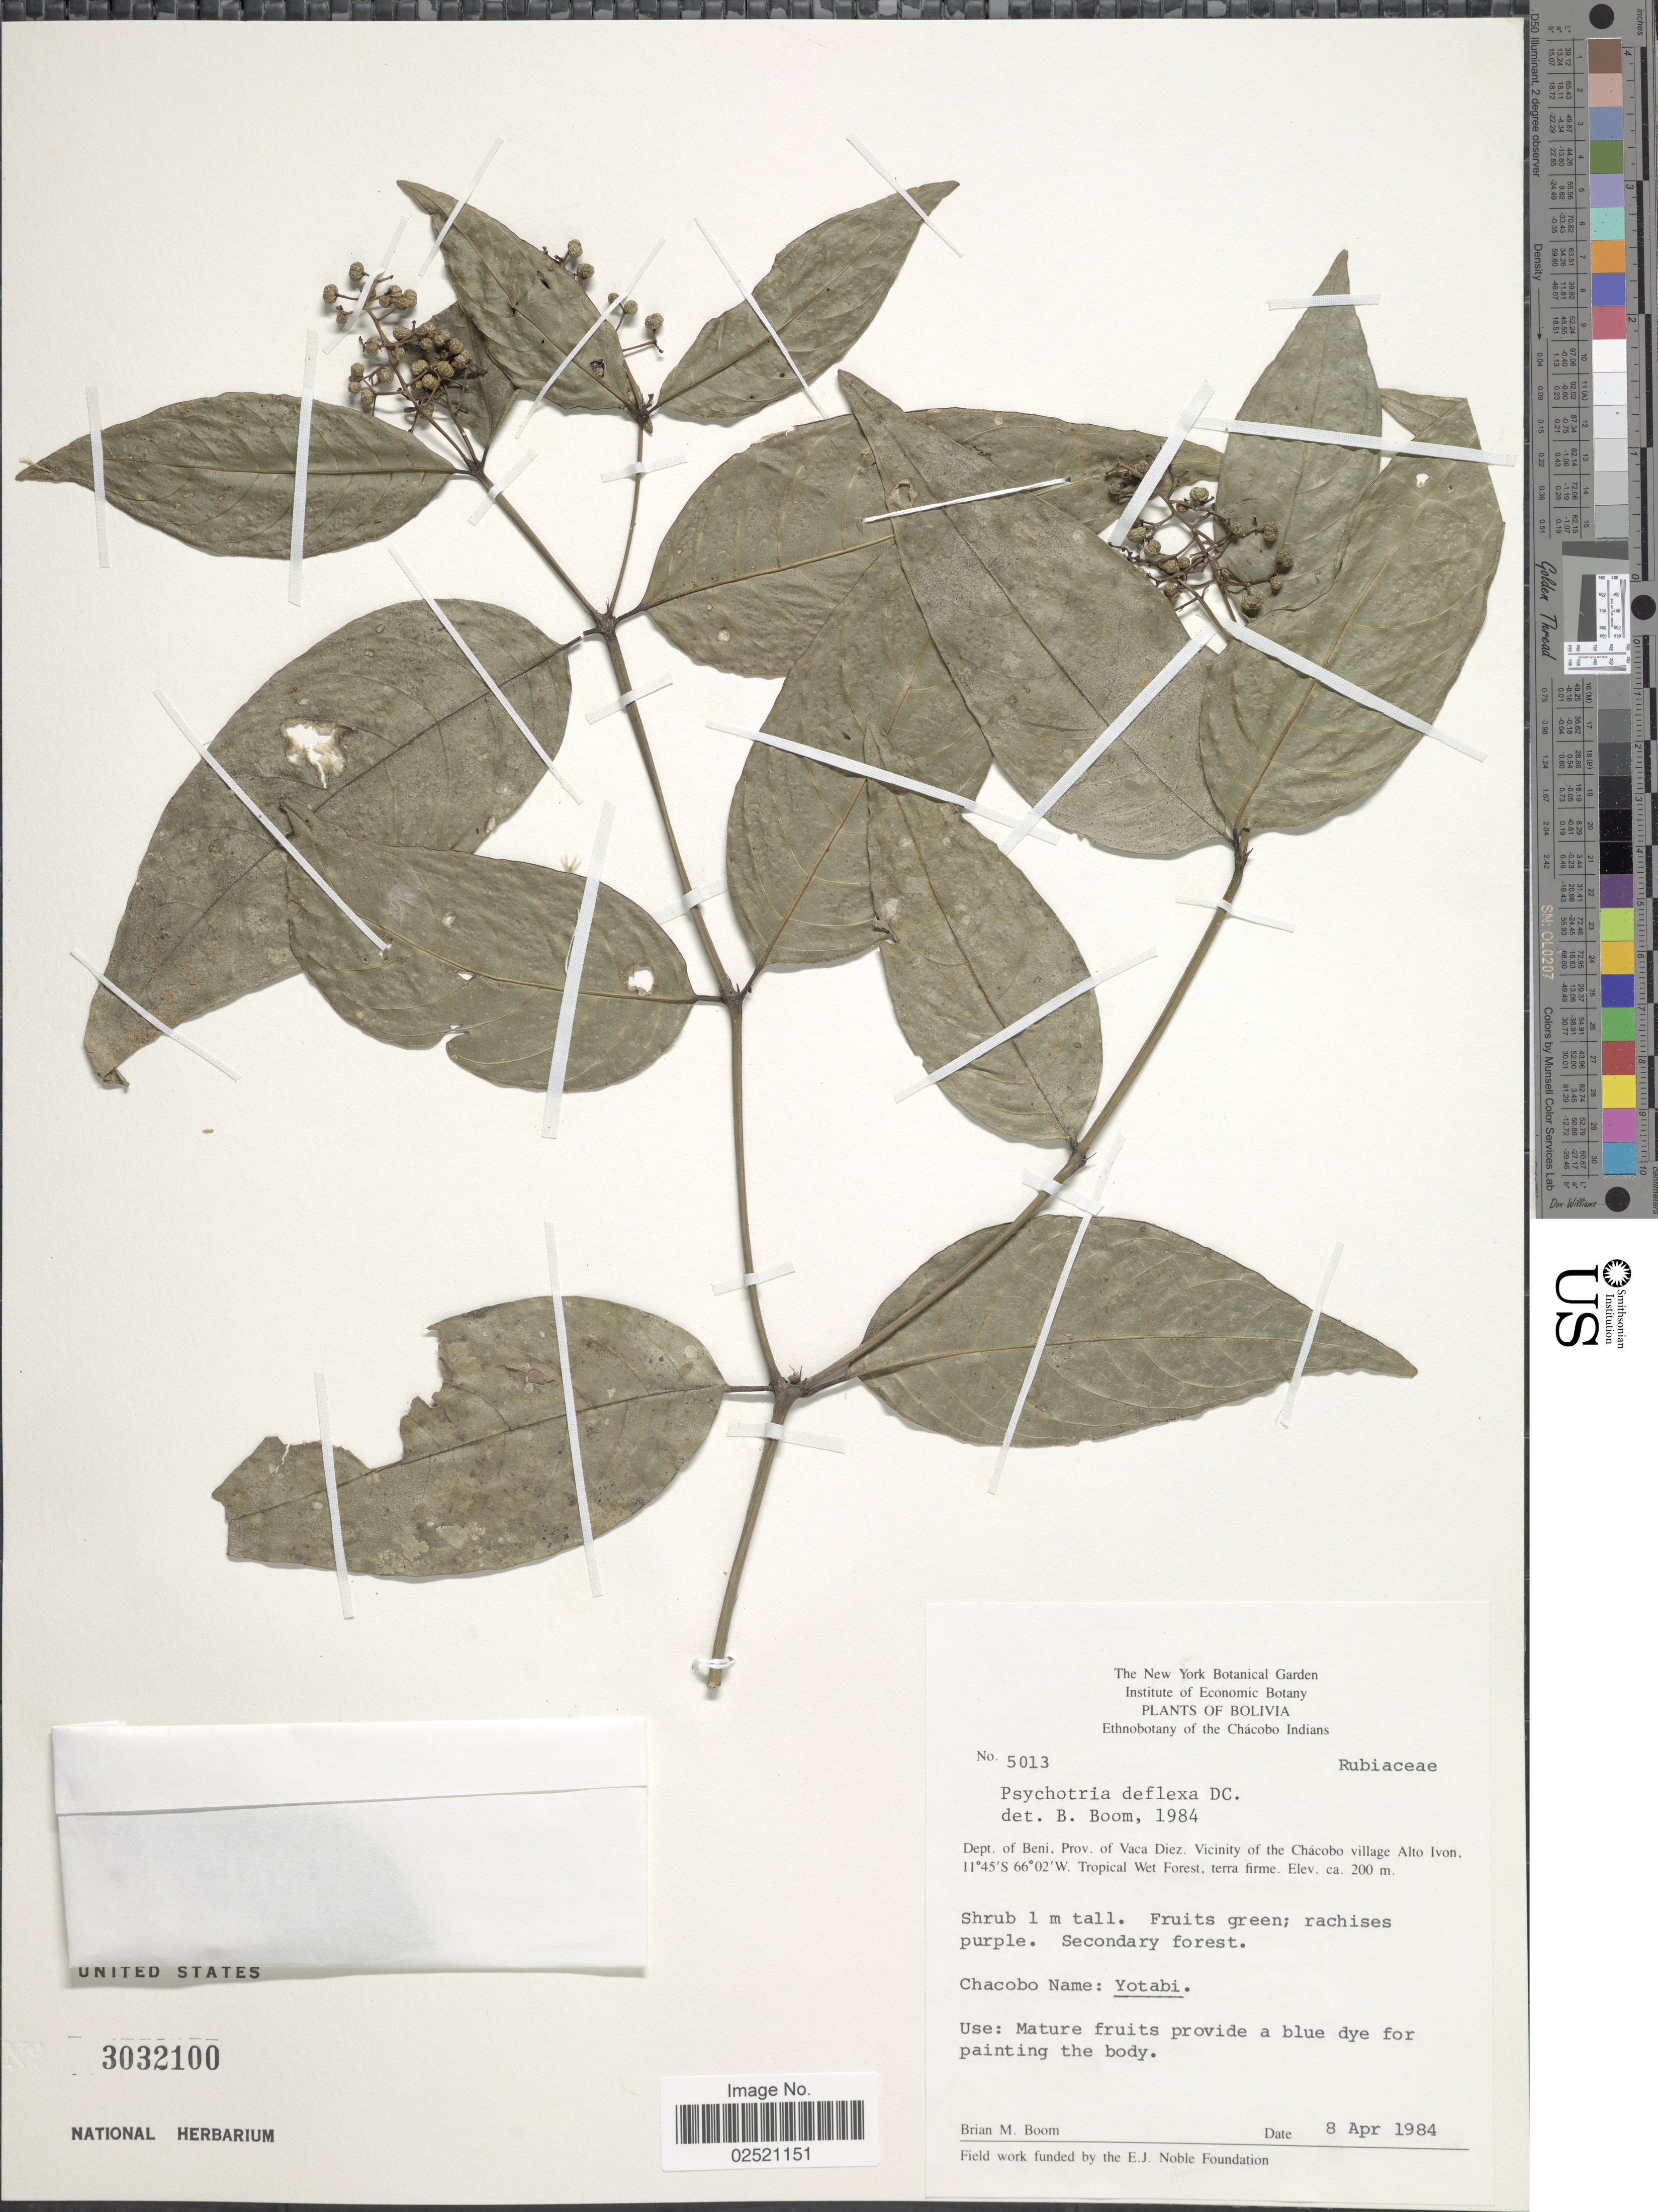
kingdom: Plantae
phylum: Tracheophyta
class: Magnoliopsida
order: Gentianales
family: Rubiaceae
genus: Psychotria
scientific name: Psychotria deflexa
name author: DC.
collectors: B. M. Boom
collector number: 5013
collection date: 1984-04-08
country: Bolivia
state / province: Beni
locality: Prov. of Vaca Diez, Vicinity of the Chacobo village Alto Ivon, Tropical Wet Forest, terra firme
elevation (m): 200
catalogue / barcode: US 3032100